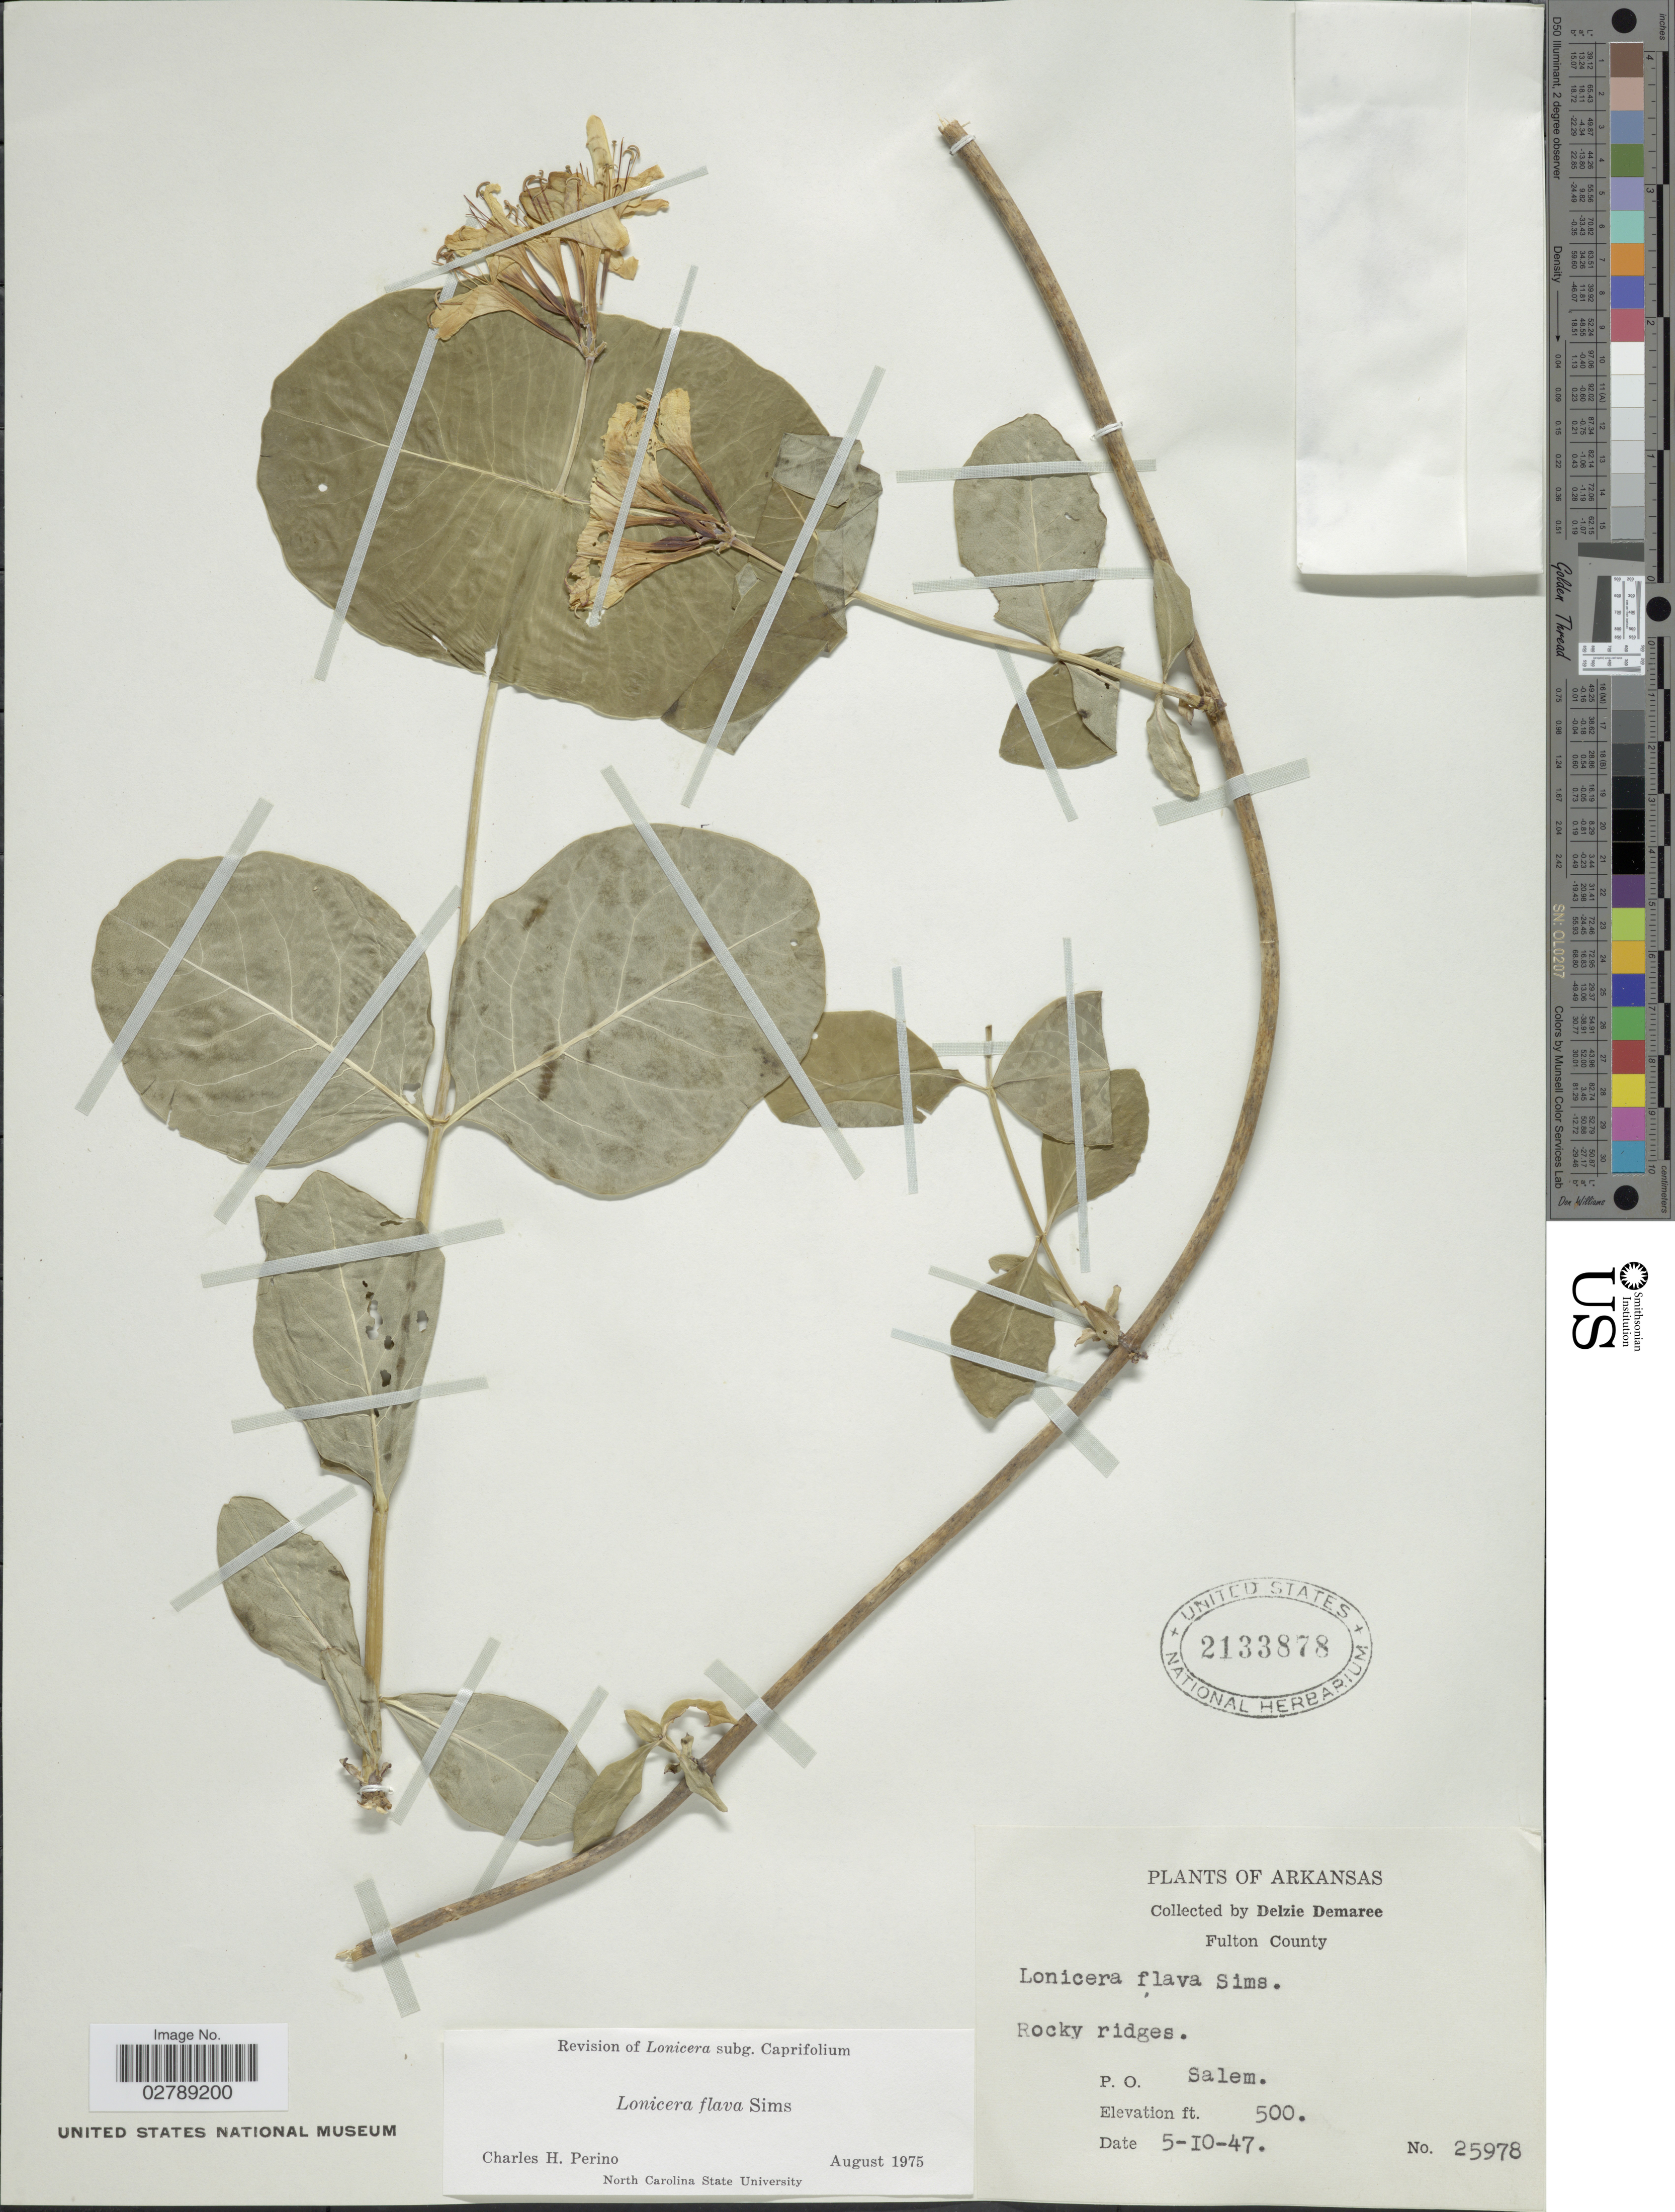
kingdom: Plantae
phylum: Tracheophyta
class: Magnoliopsida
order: Dipsacales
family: Caprifoliaceae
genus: Lonicera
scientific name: Lonicera flava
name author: Sims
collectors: D. Demaree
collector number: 25978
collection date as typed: Transcribed d/m/y: 10/5/47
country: United States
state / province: Arkansas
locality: Fulton County. P.O. Salem.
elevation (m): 152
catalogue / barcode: US 2133878